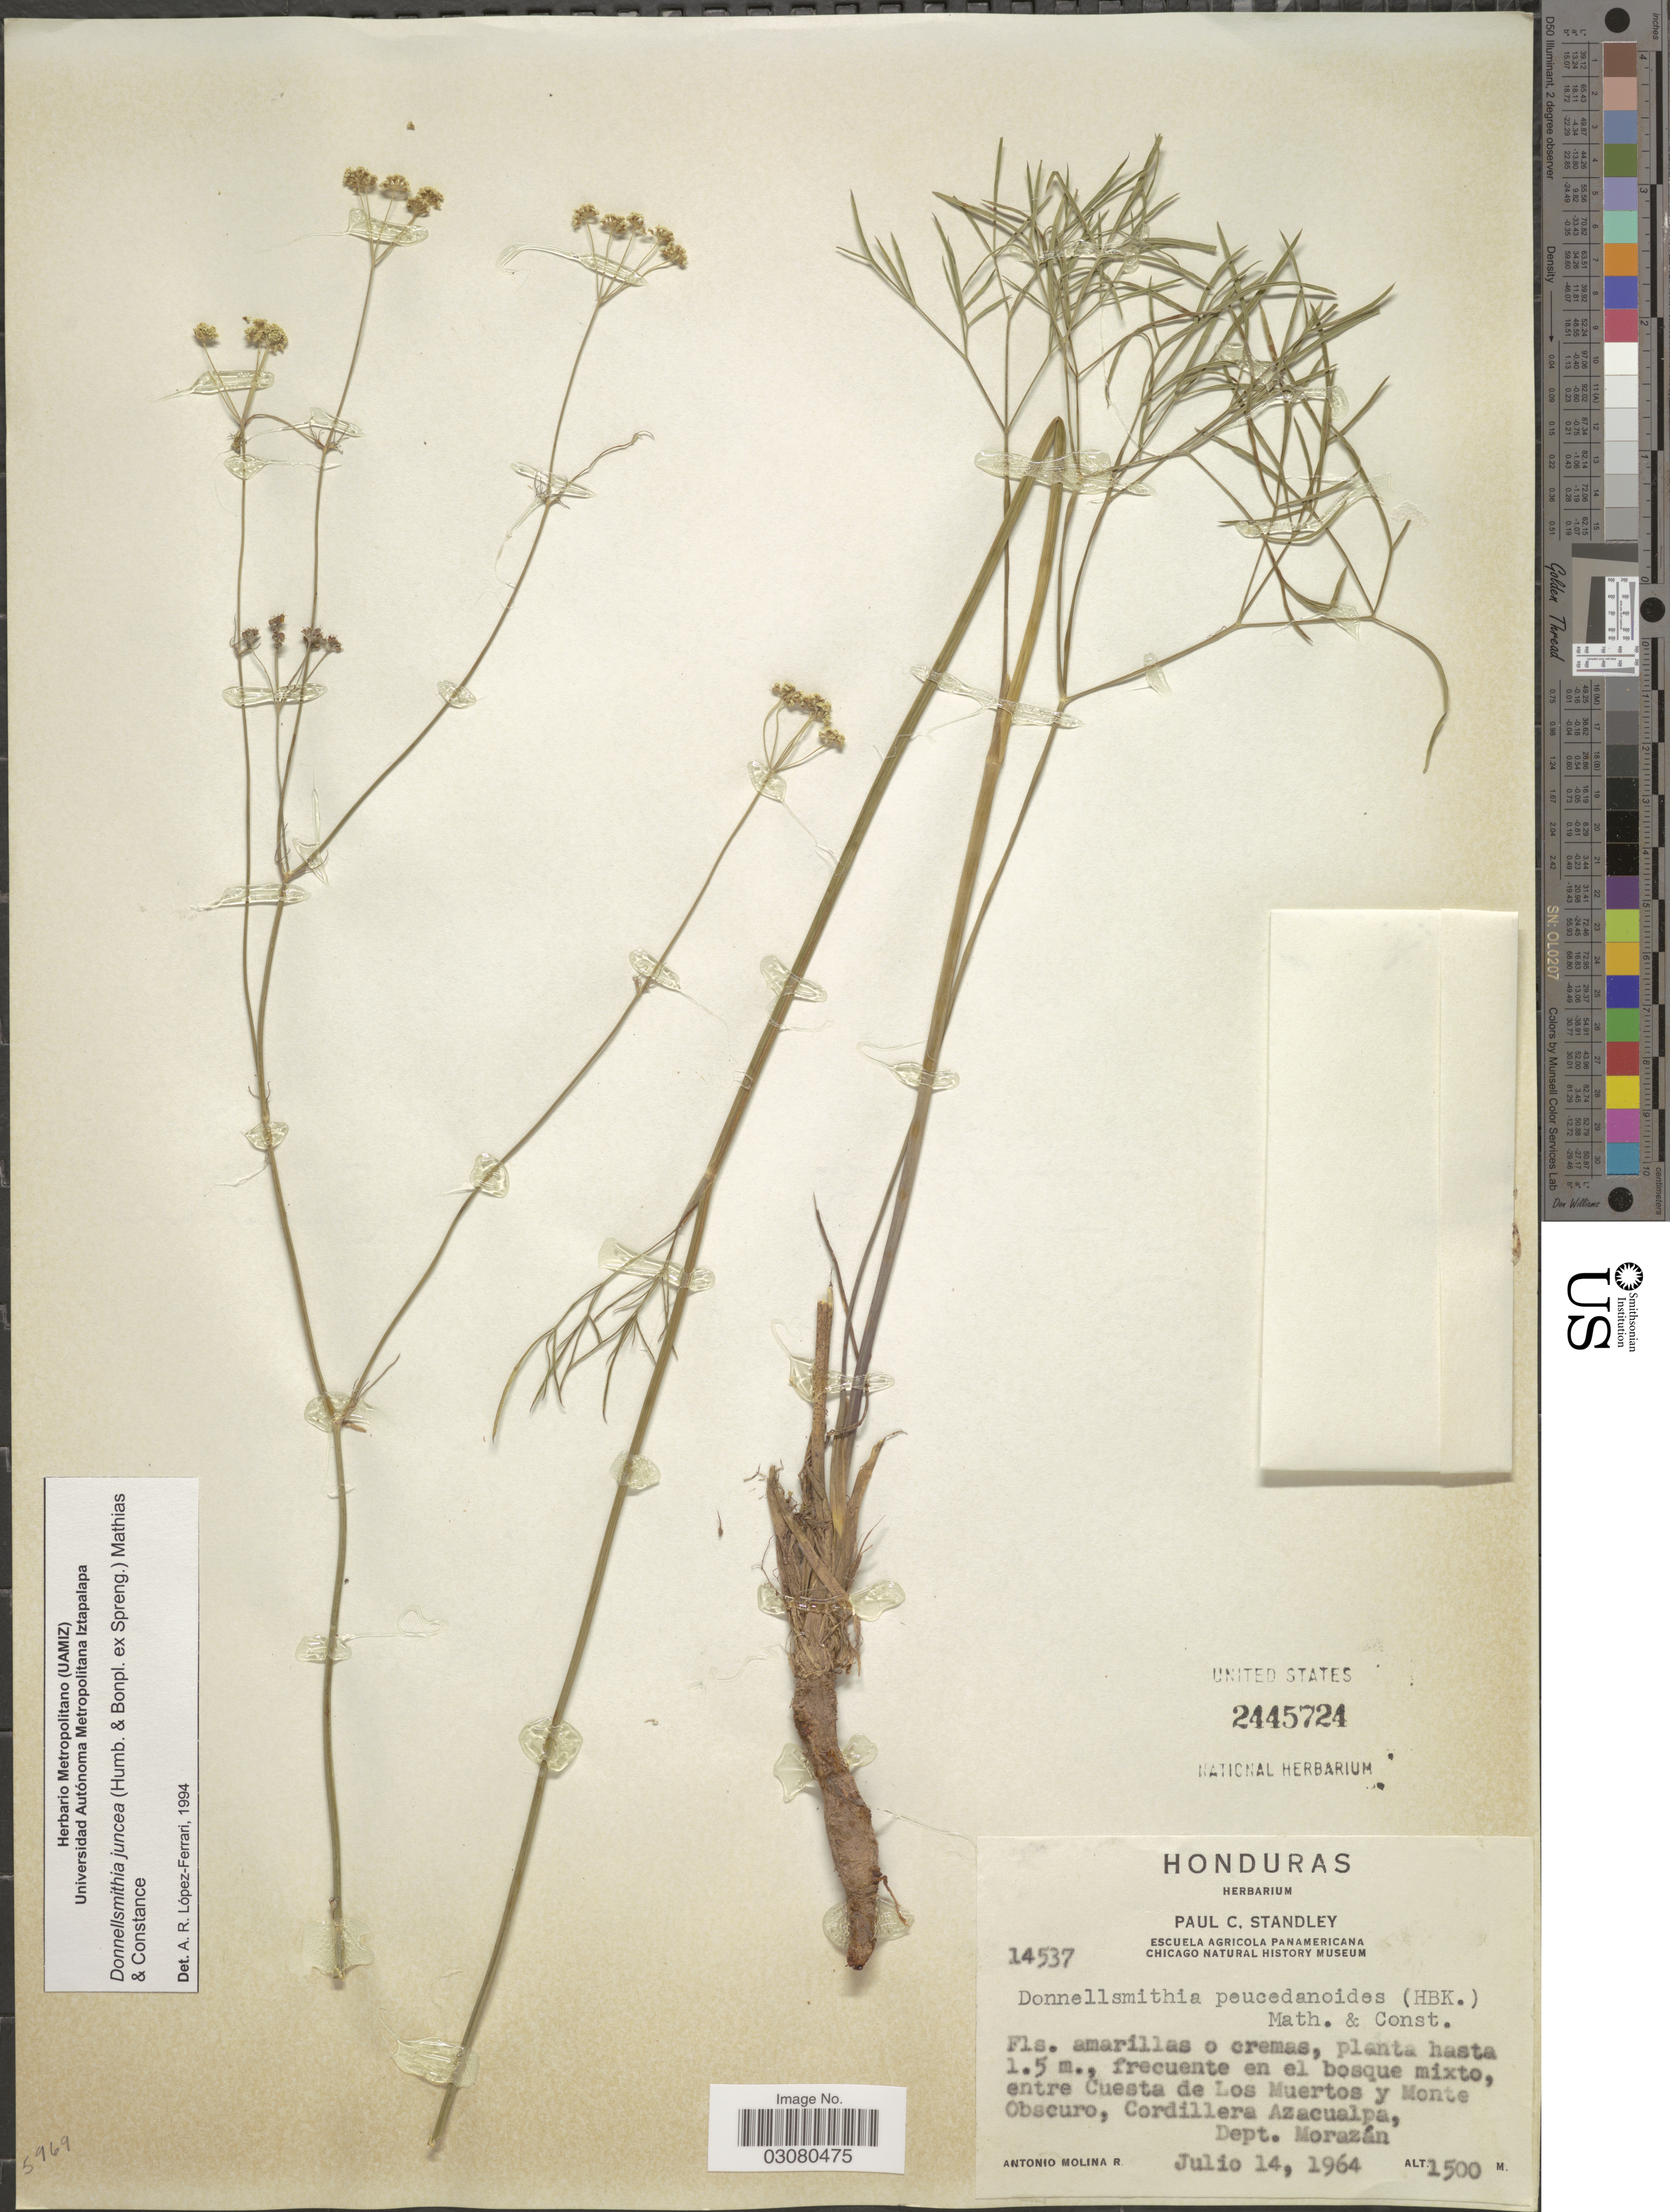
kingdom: Plantae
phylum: Tracheophyta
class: Magnoliopsida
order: Apiales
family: Apiaceae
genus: Donnellsmithia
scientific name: Donnellsmithia juncea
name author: (Humb. & Bonpl. ex Spreng.) Mathias & Constance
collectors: A. Molina R.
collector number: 14537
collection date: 1964-07-14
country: Honduras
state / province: Fco. Morazán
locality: Entre Cuesta de Los Muertos y Monte Obscuro, Cordillera Azacualpa, Dept. Morazán.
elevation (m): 1500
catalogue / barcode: US 2445724